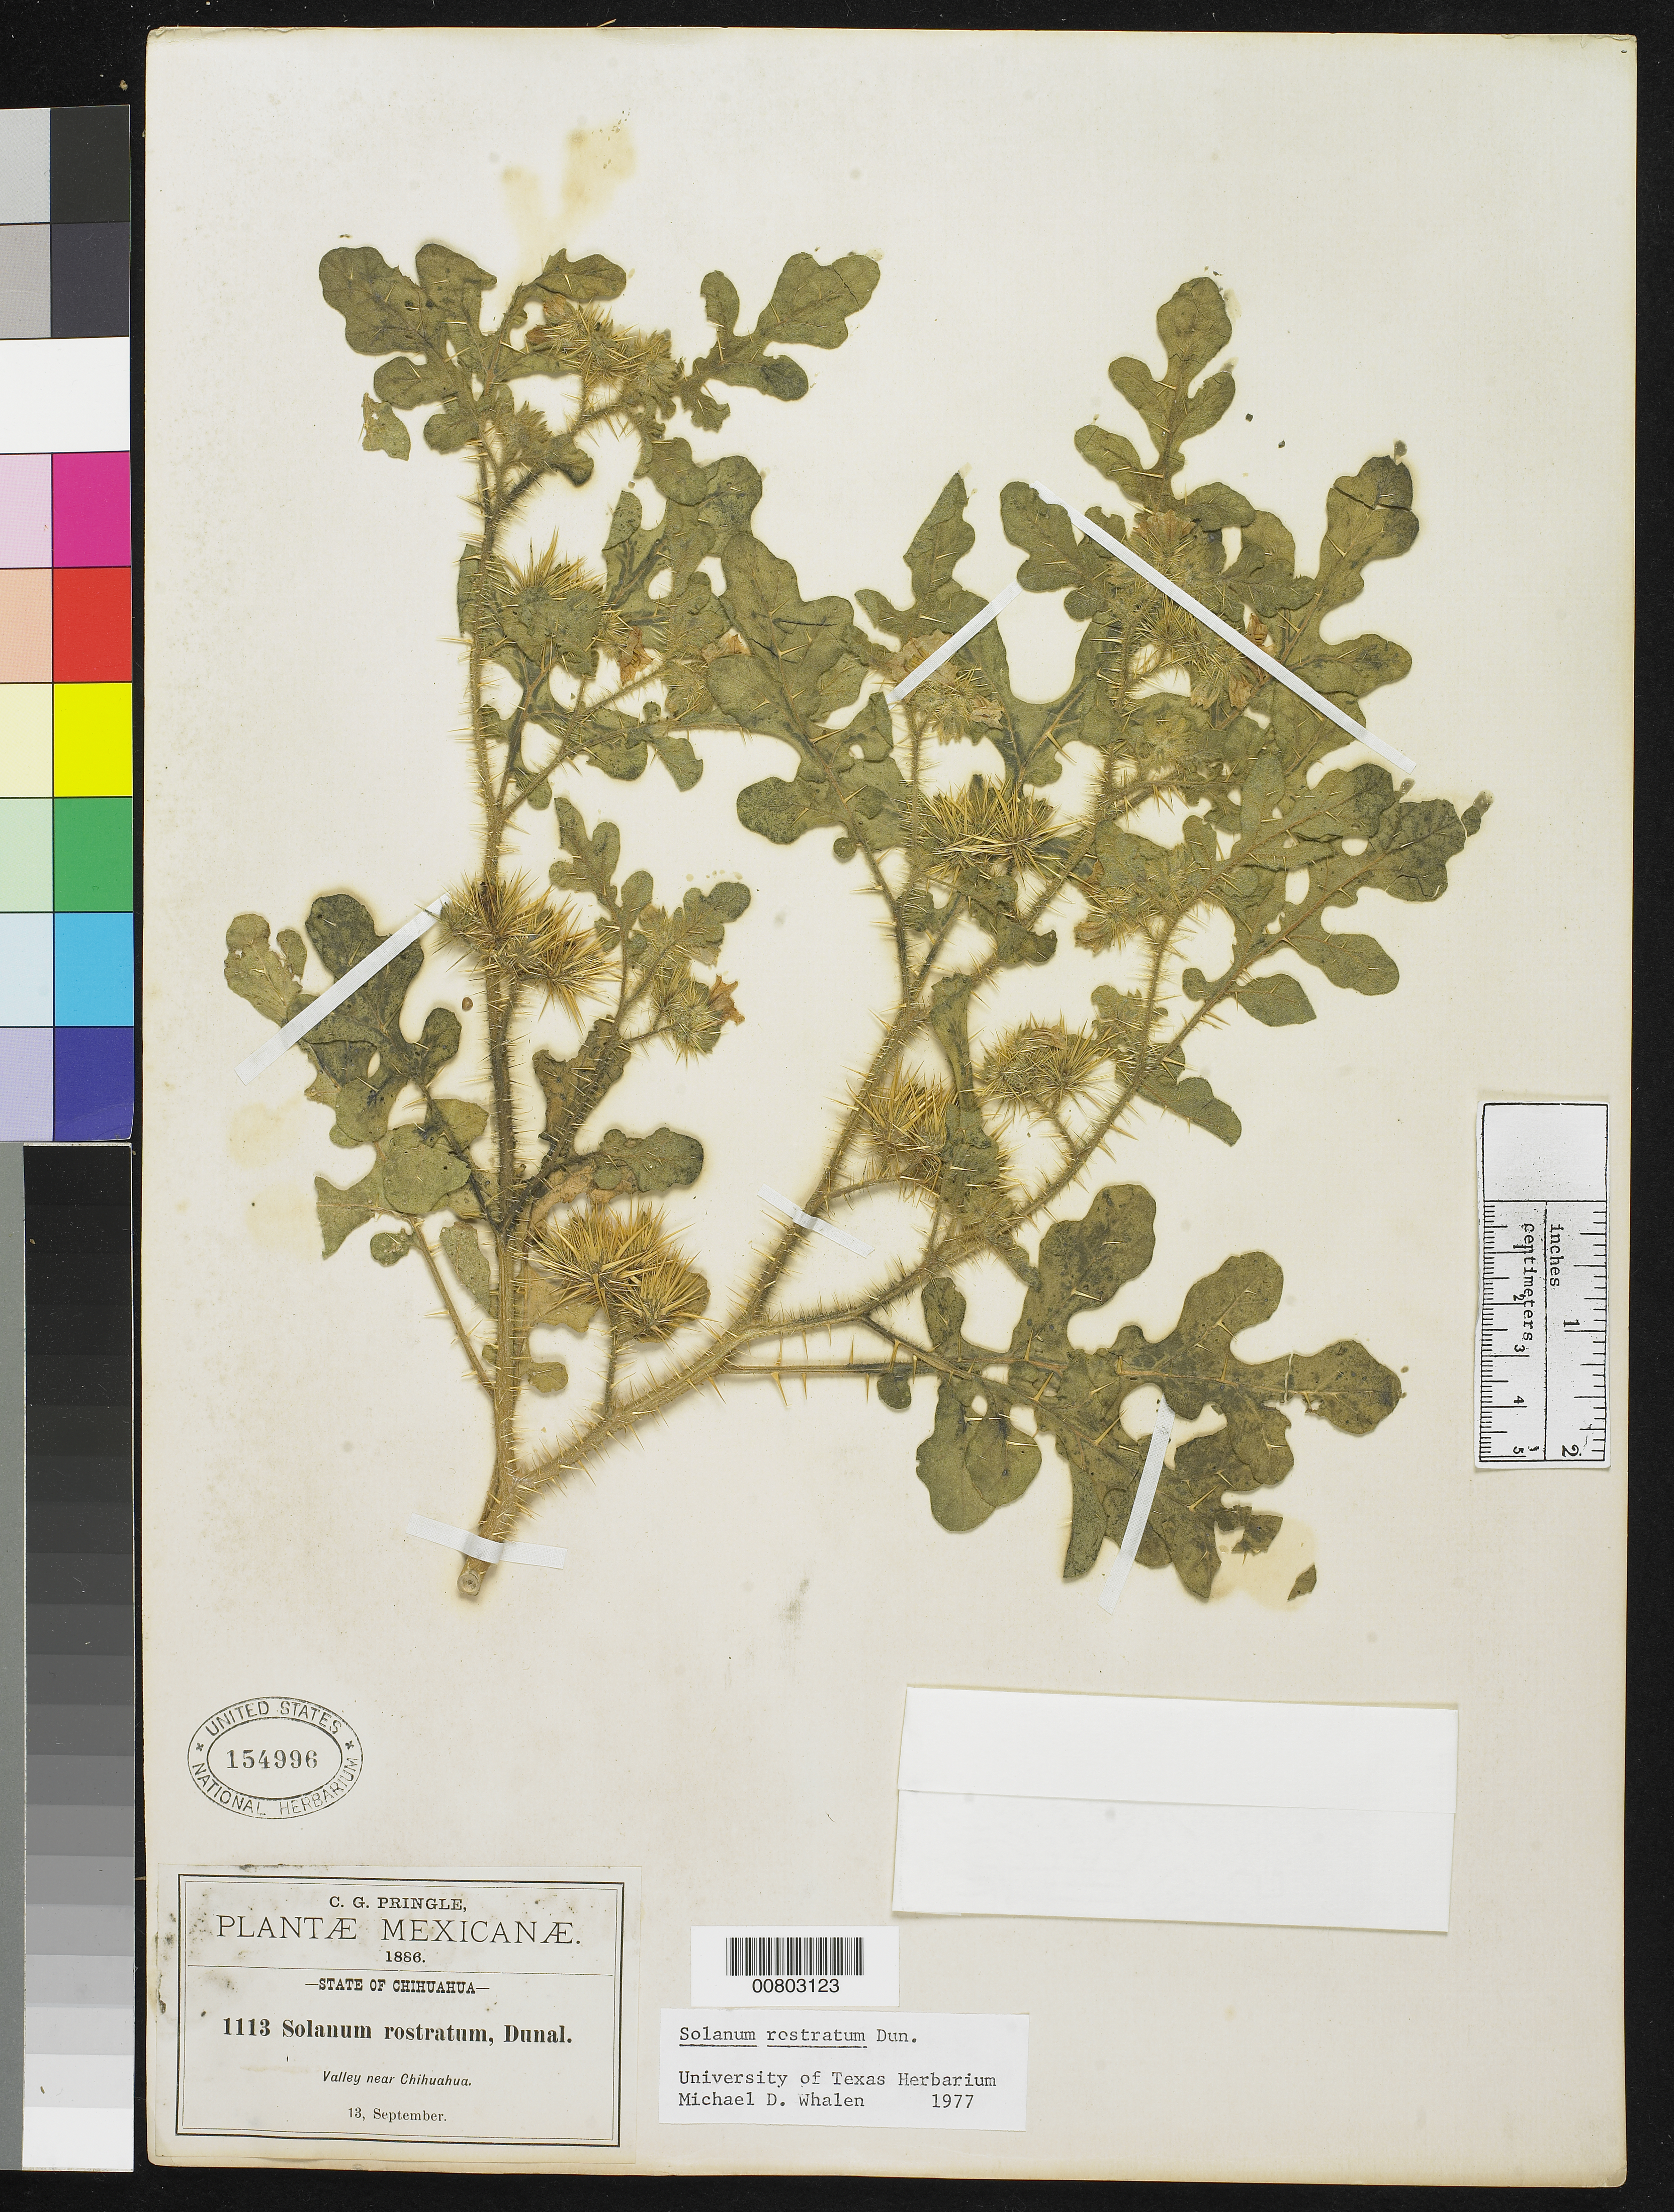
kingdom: Plantae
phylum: Tracheophyta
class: Magnoliopsida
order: Solanales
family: Solanaceae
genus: Solanum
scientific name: Solanum rostratum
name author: Dunal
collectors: C. G. Pringle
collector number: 1113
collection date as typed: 13 Sep 1886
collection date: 1886-09-13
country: Mexico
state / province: Chihuahua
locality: Valley near Chihuahua.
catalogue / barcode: US 154996